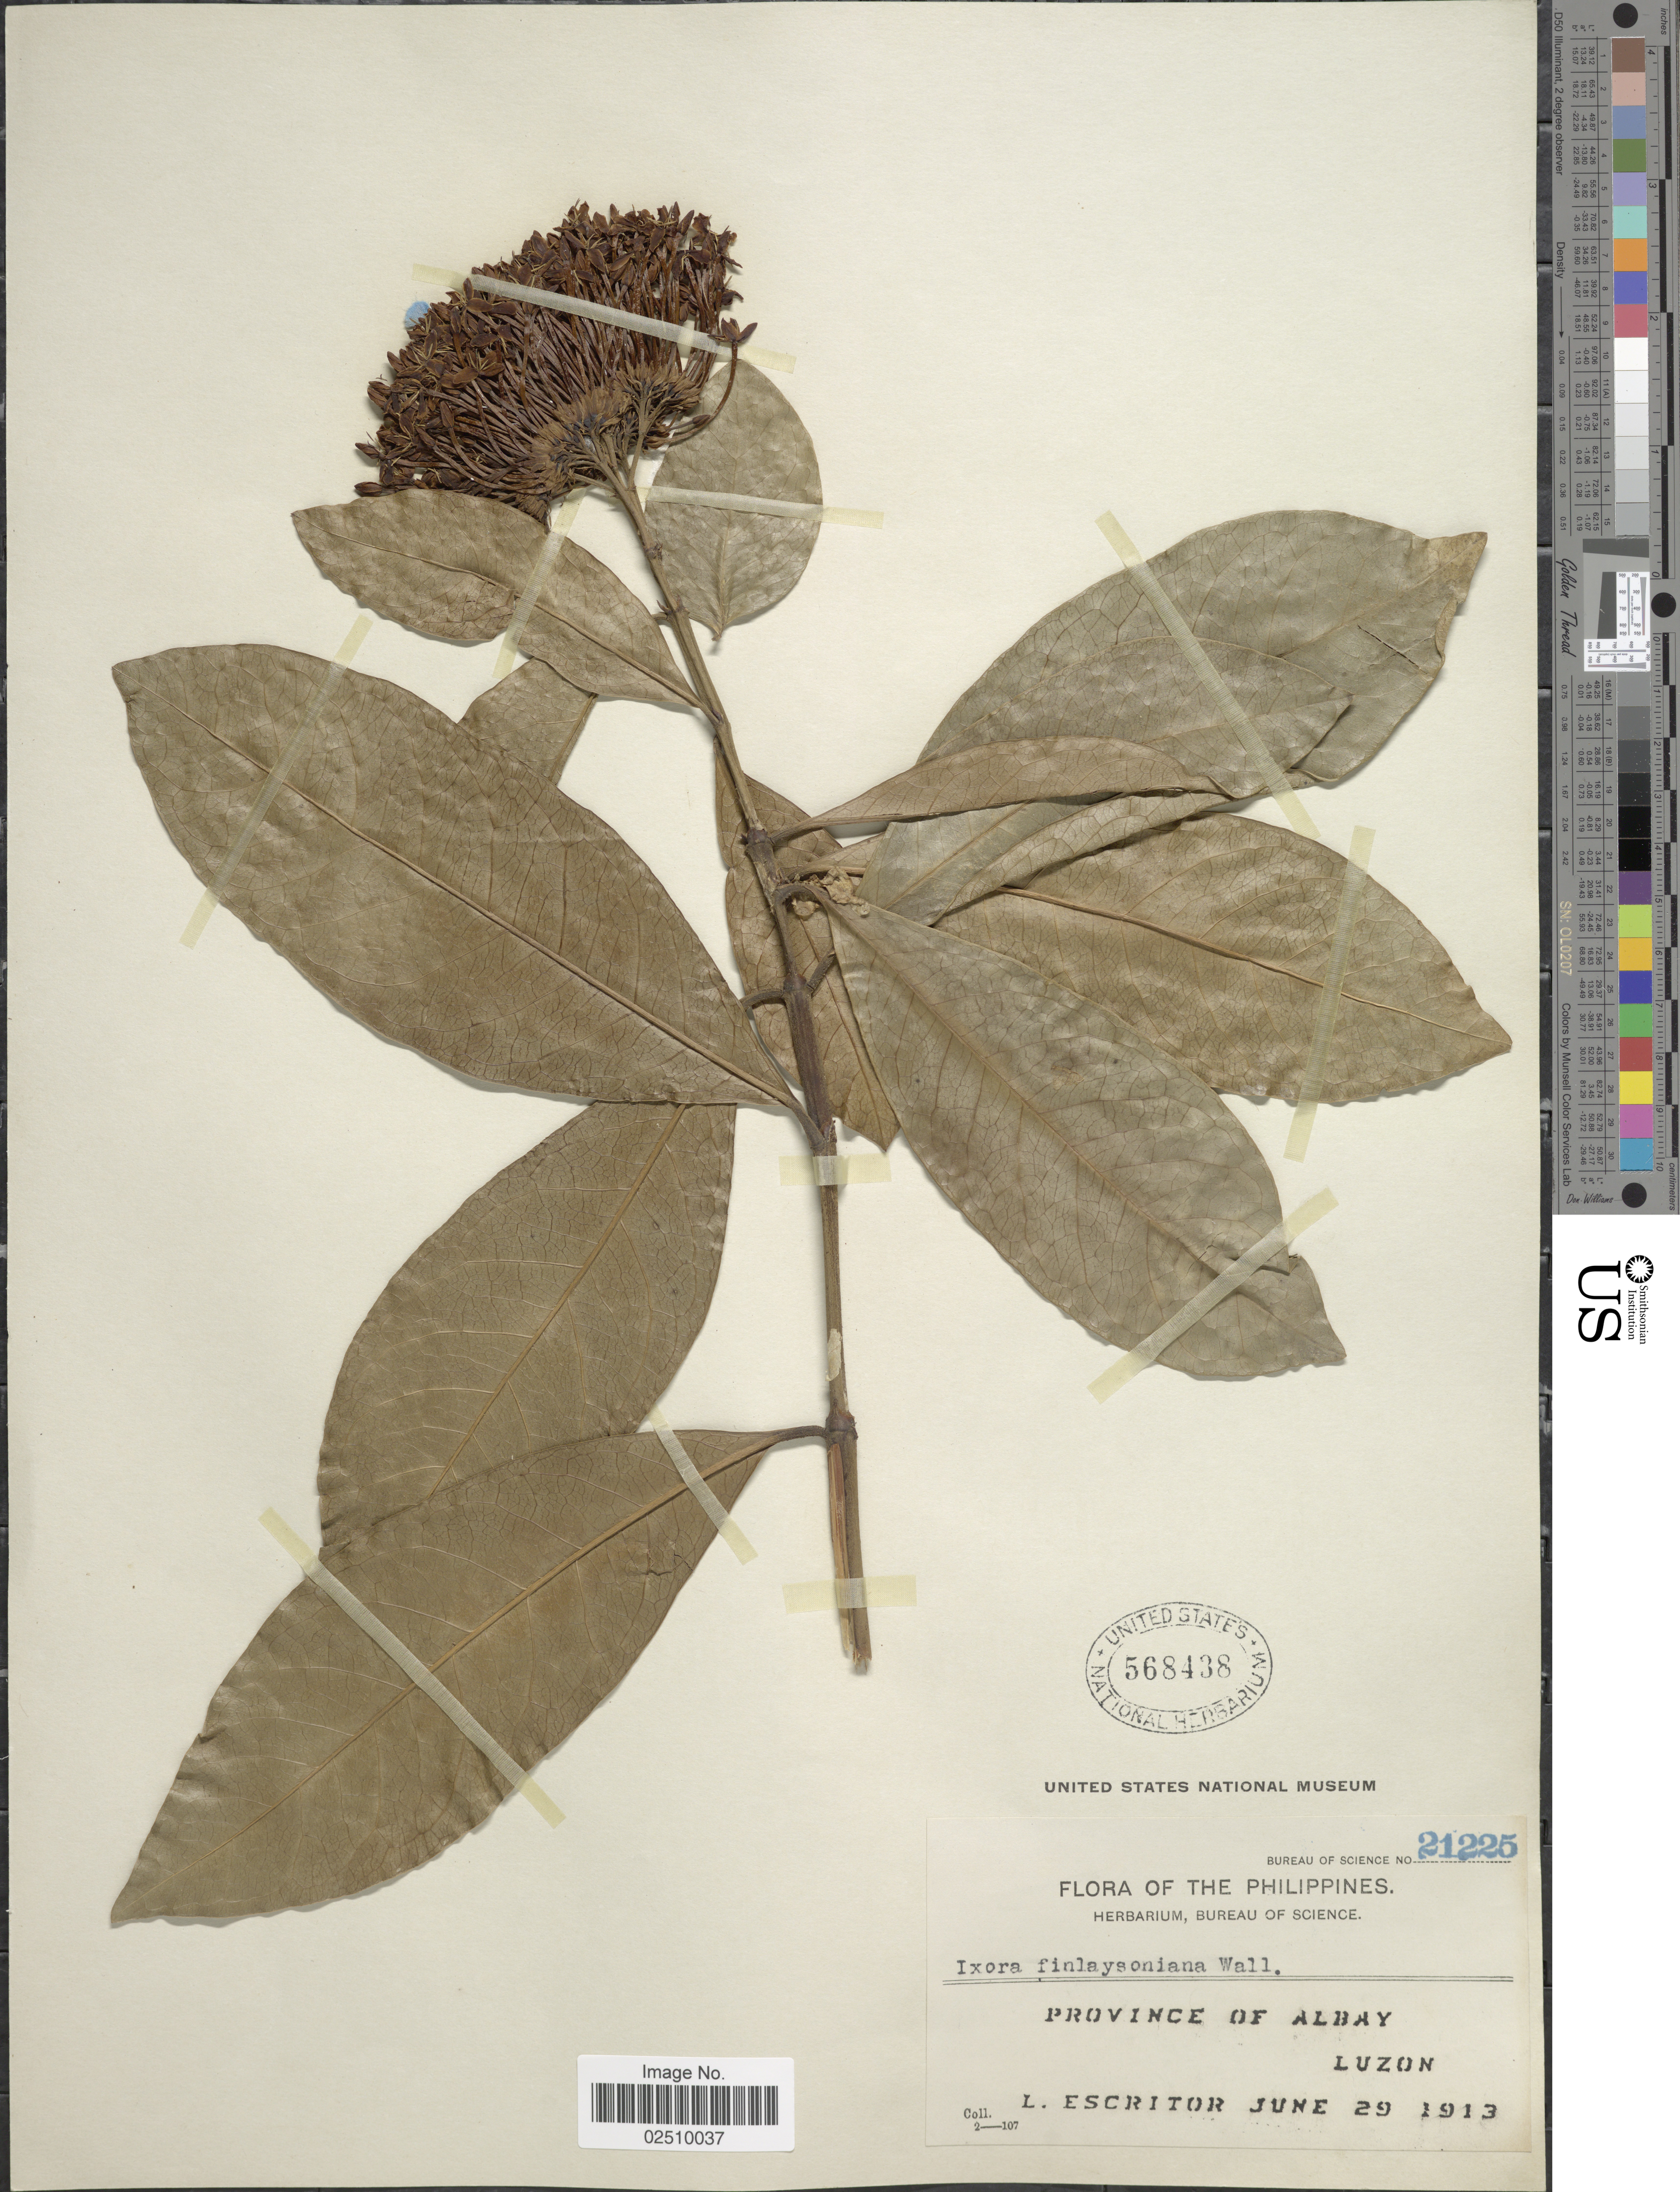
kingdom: Plantae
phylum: Tracheophyta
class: Magnoliopsida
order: Gentianales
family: Rubiaceae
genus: Ixora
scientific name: Ixora finlaysoniana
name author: Wall. ex G. Don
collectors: L. Escritor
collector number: Bureau of Science 21225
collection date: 1913-06-29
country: Philippines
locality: Province of Albay, Luzon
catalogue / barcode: US 568438